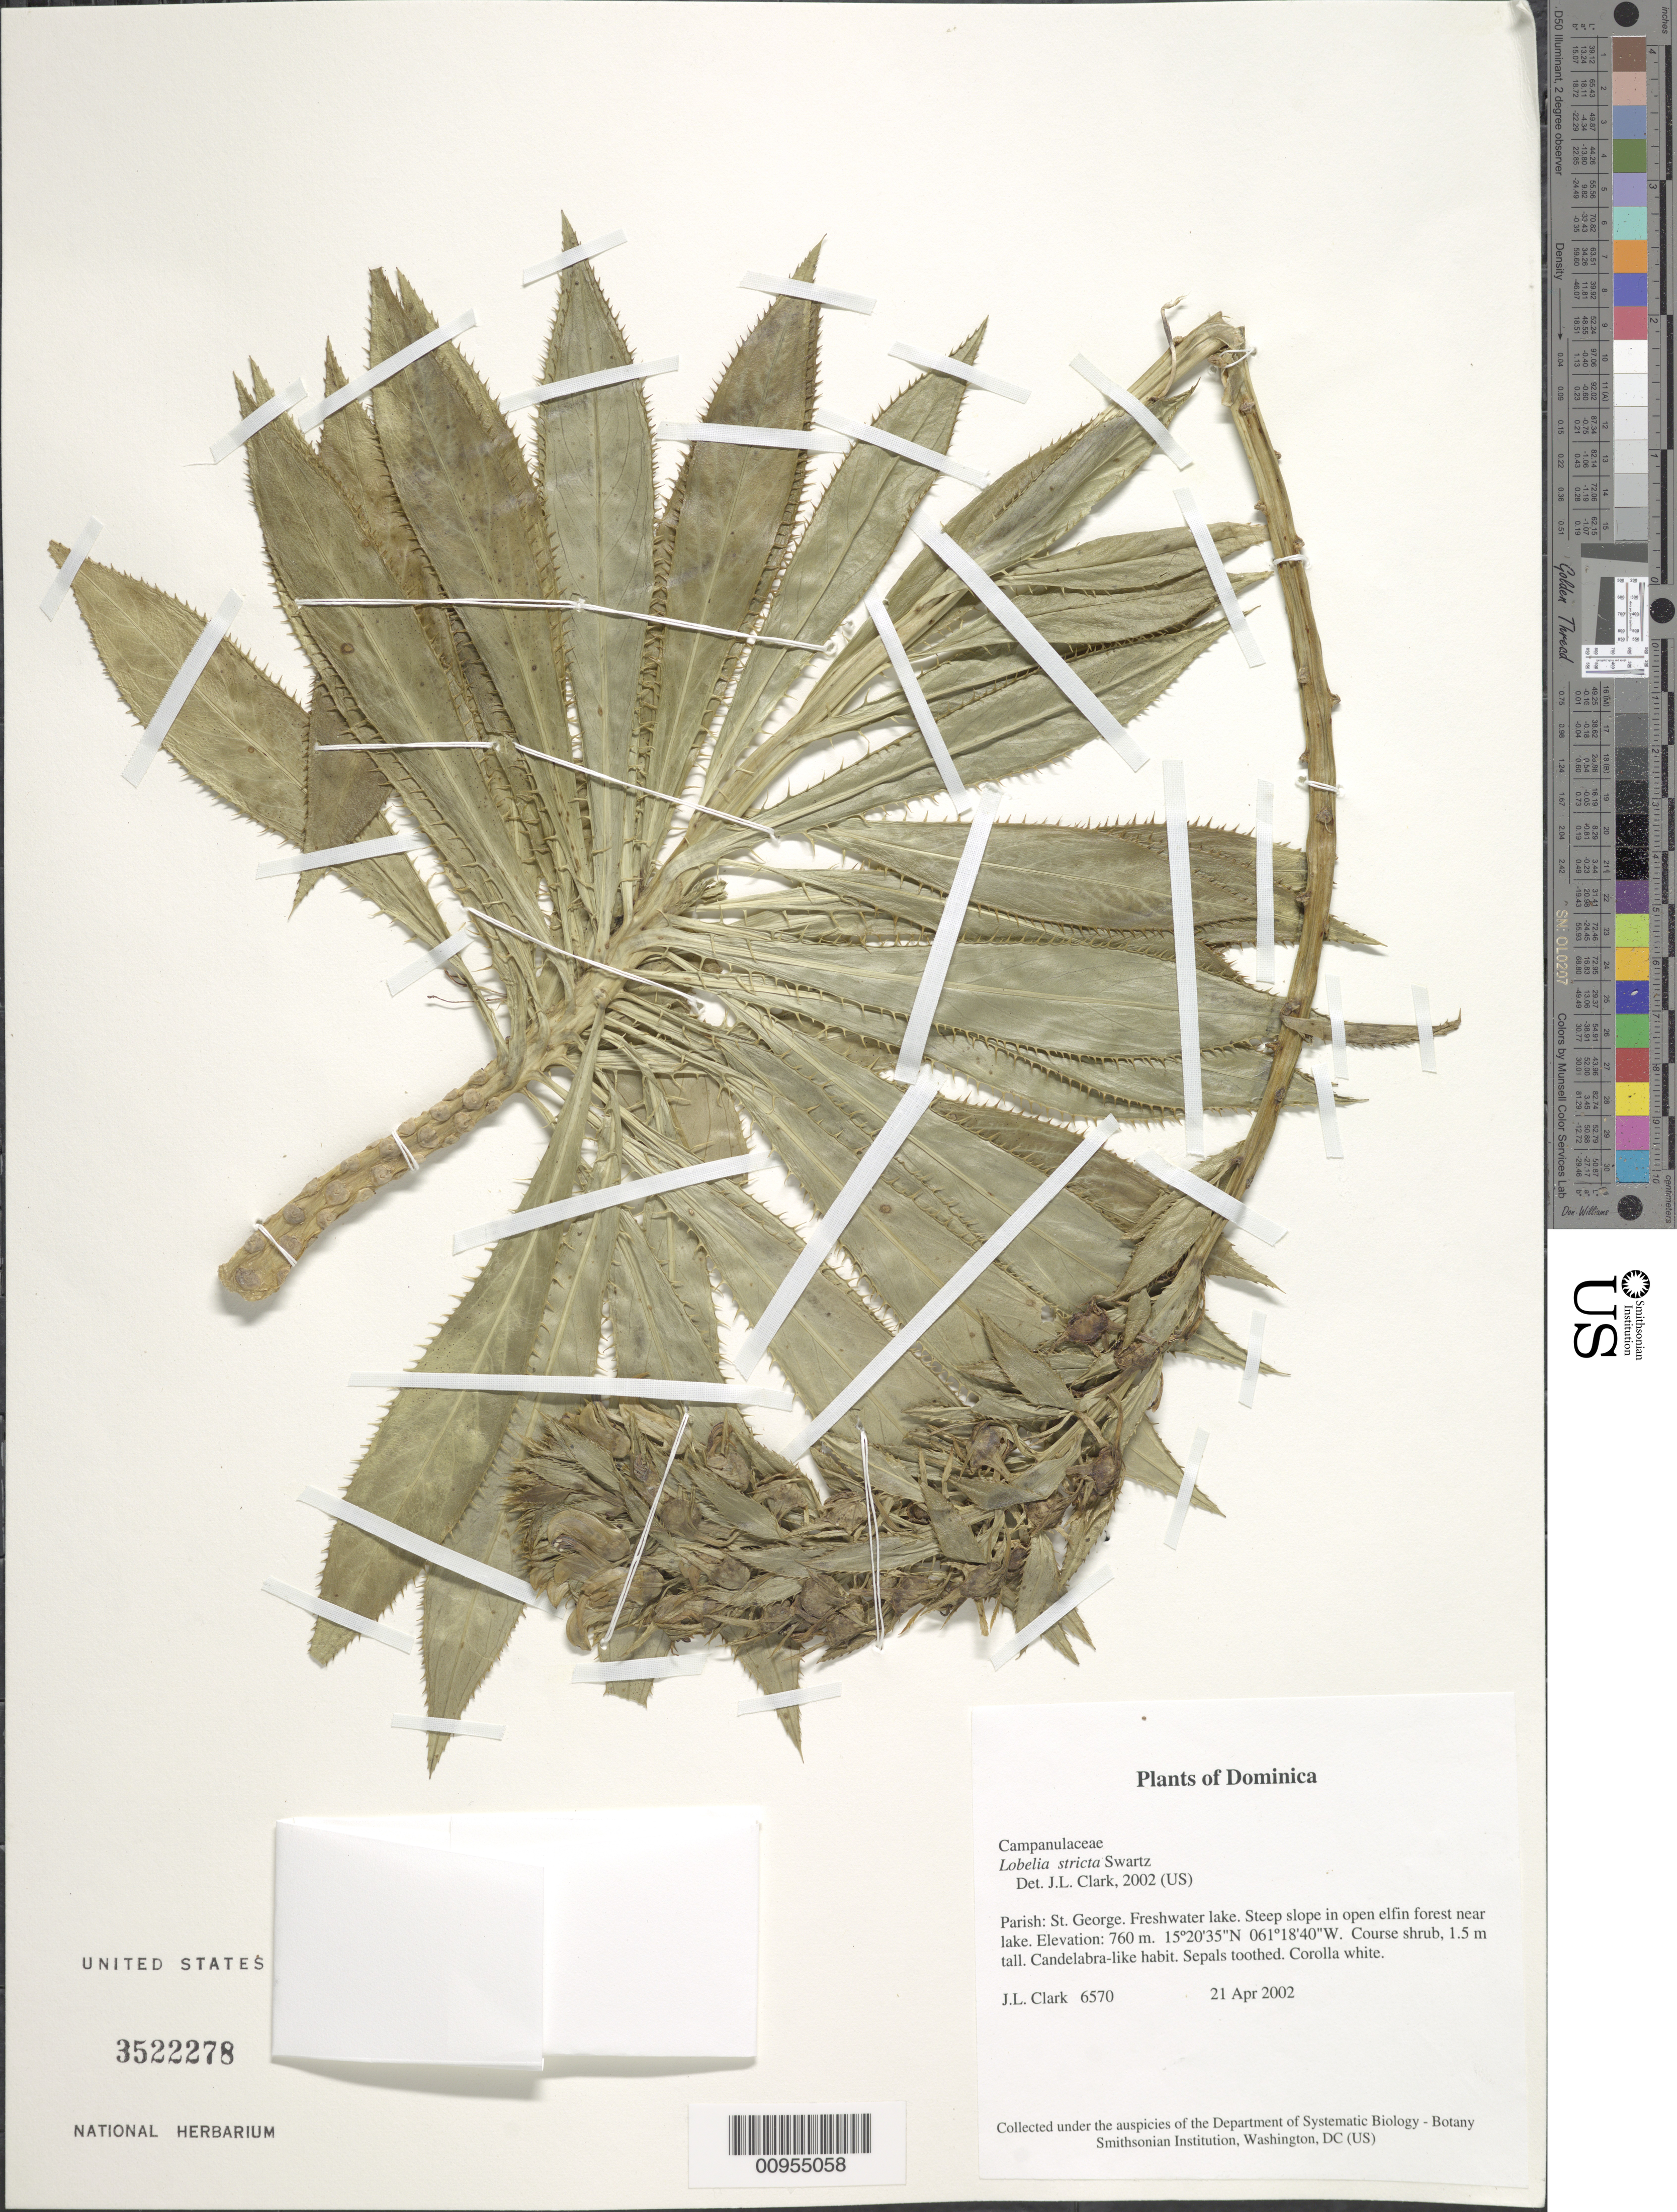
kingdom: Plantae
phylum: Tracheophyta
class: Magnoliopsida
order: Asterales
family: Campanulaceae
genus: Lobelia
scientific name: Lobelia stricta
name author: Sw.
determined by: Clark, J. L., (SEL), The Marie Selby Botanical Garden (UNITED STATES)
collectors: J. L. Clark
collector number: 6570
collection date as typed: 21 Apr 2002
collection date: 2002-04-21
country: Dominica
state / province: St. George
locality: Freshwater lake. Steep slope in open elfin forest near lake.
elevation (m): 760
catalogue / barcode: US 3522278